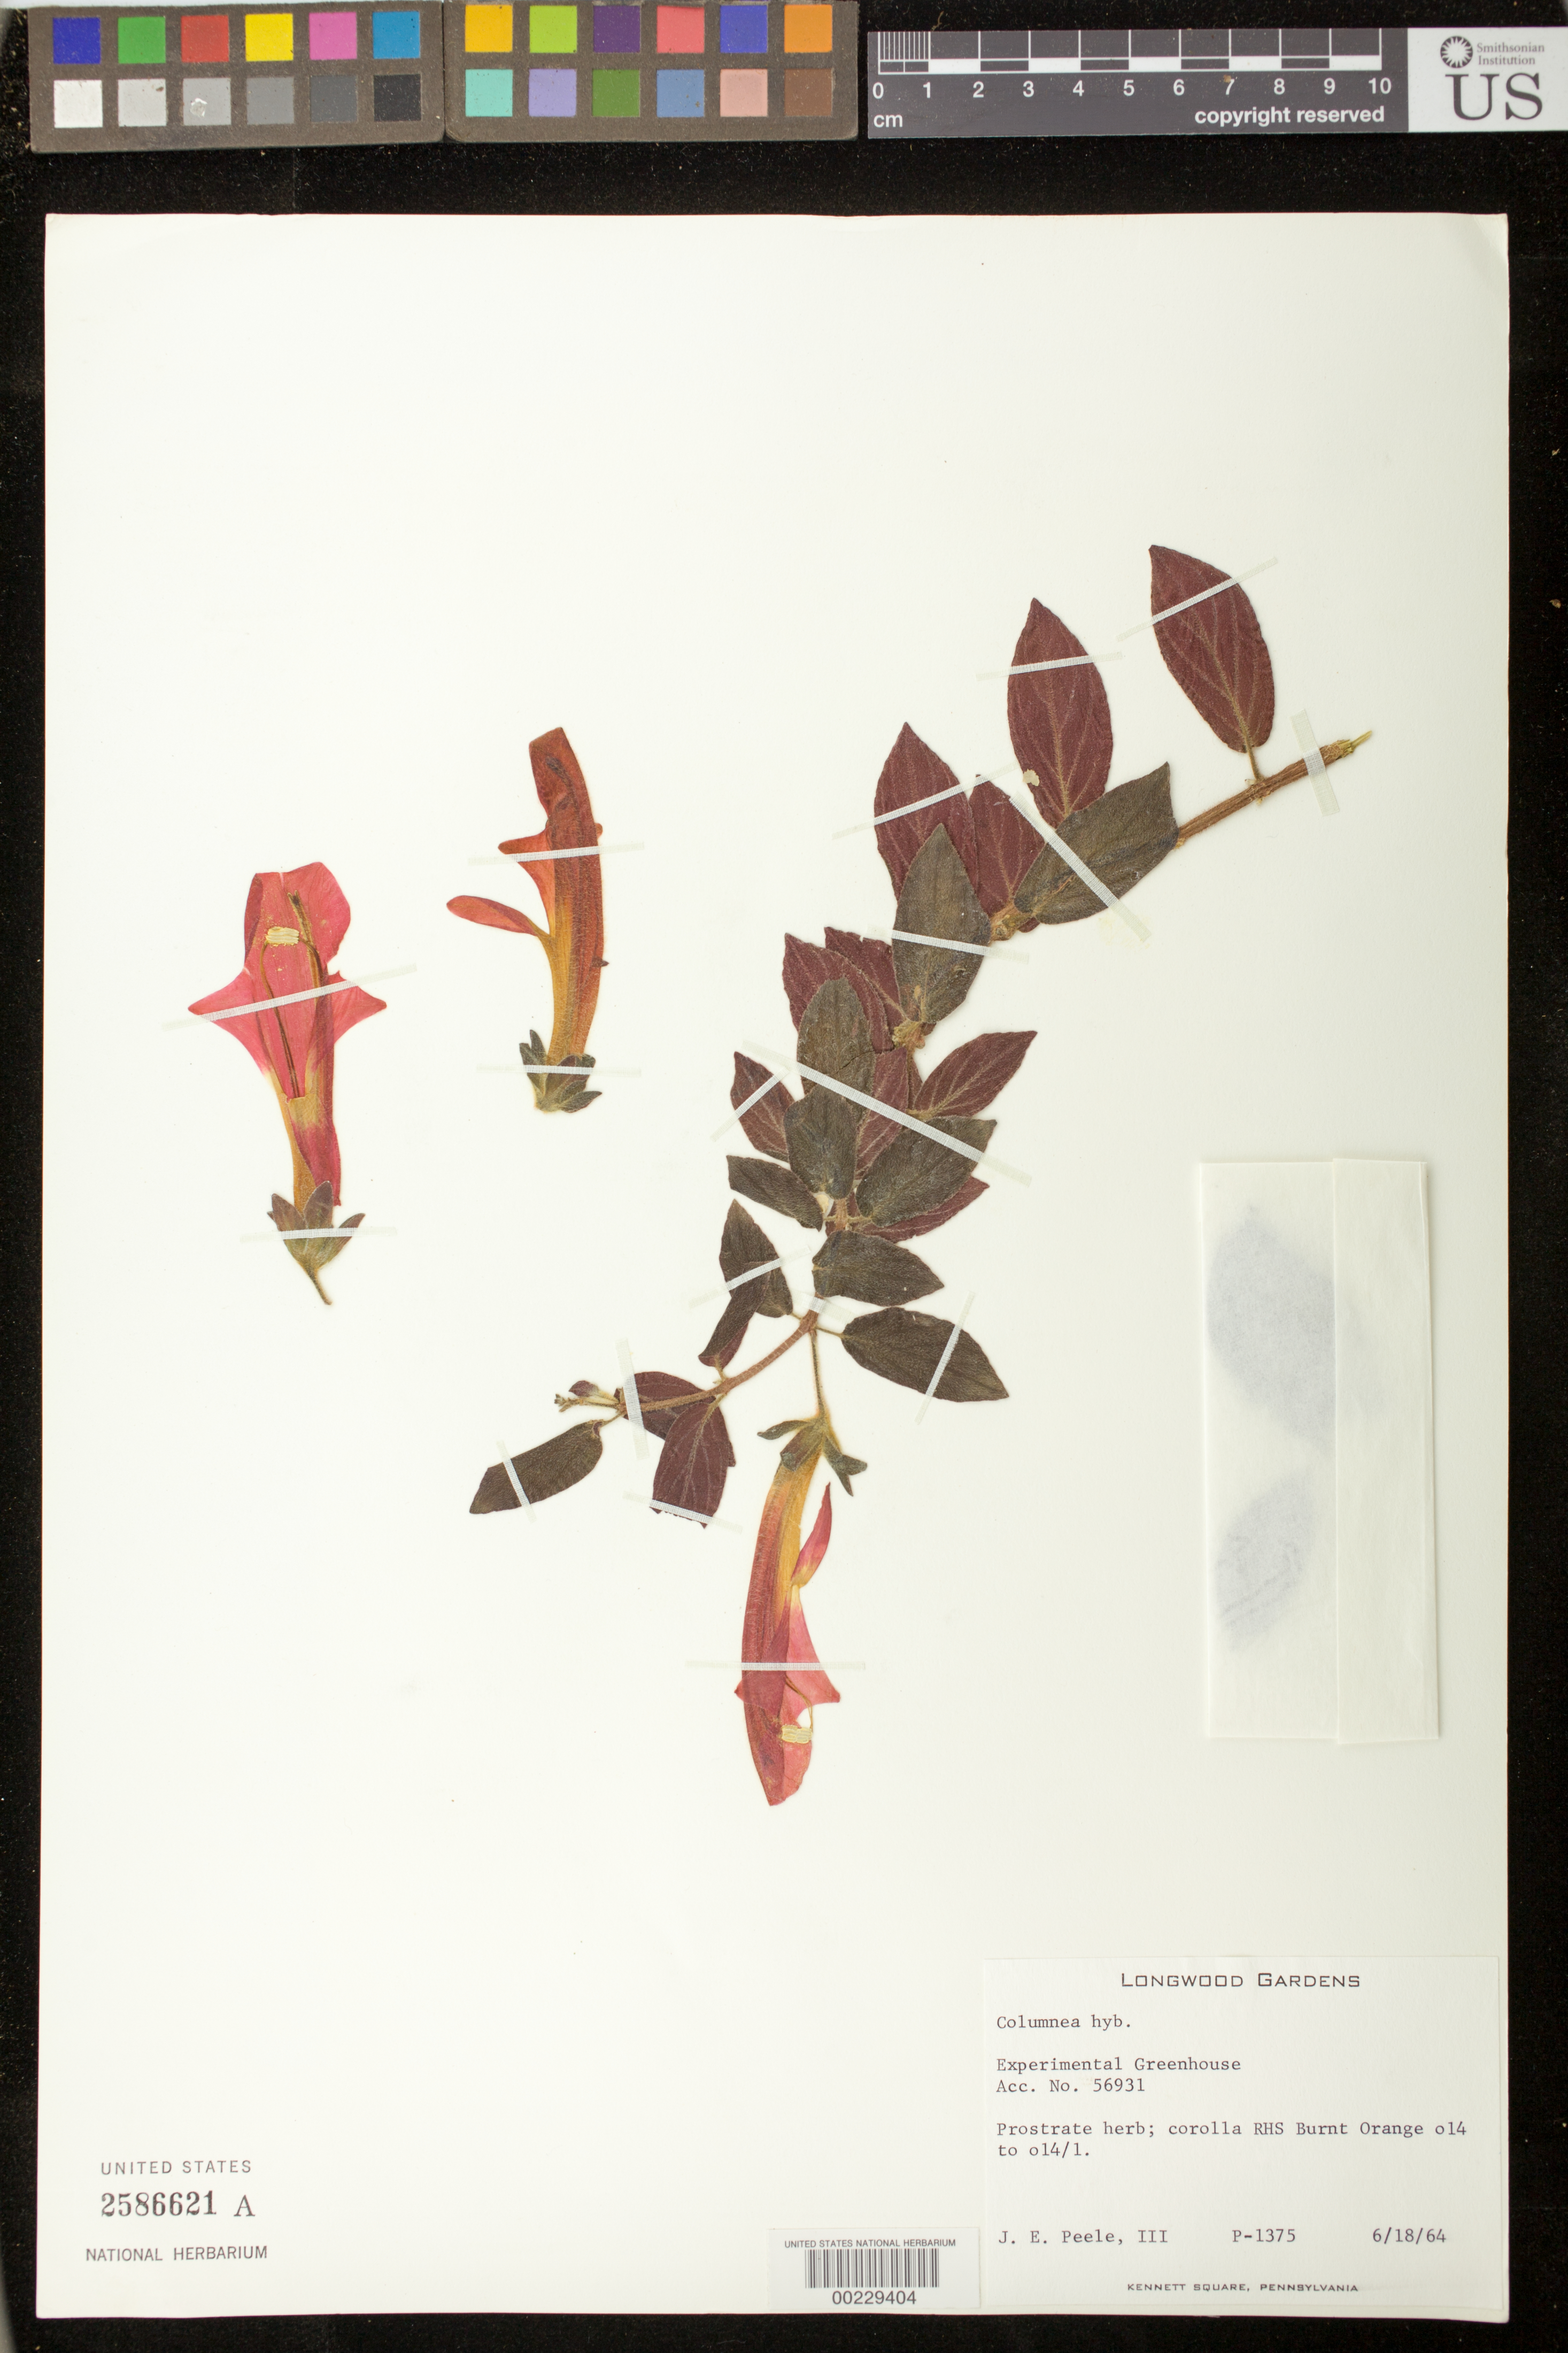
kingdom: Plantae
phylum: Tracheophyta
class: Magnoliopsida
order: Lamiales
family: Gesneriaceae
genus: Columnea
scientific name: Columnea hybrid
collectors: J. Peele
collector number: P- 1375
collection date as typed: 18 Jun 1964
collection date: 1964-06-18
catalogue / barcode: US 2586621A